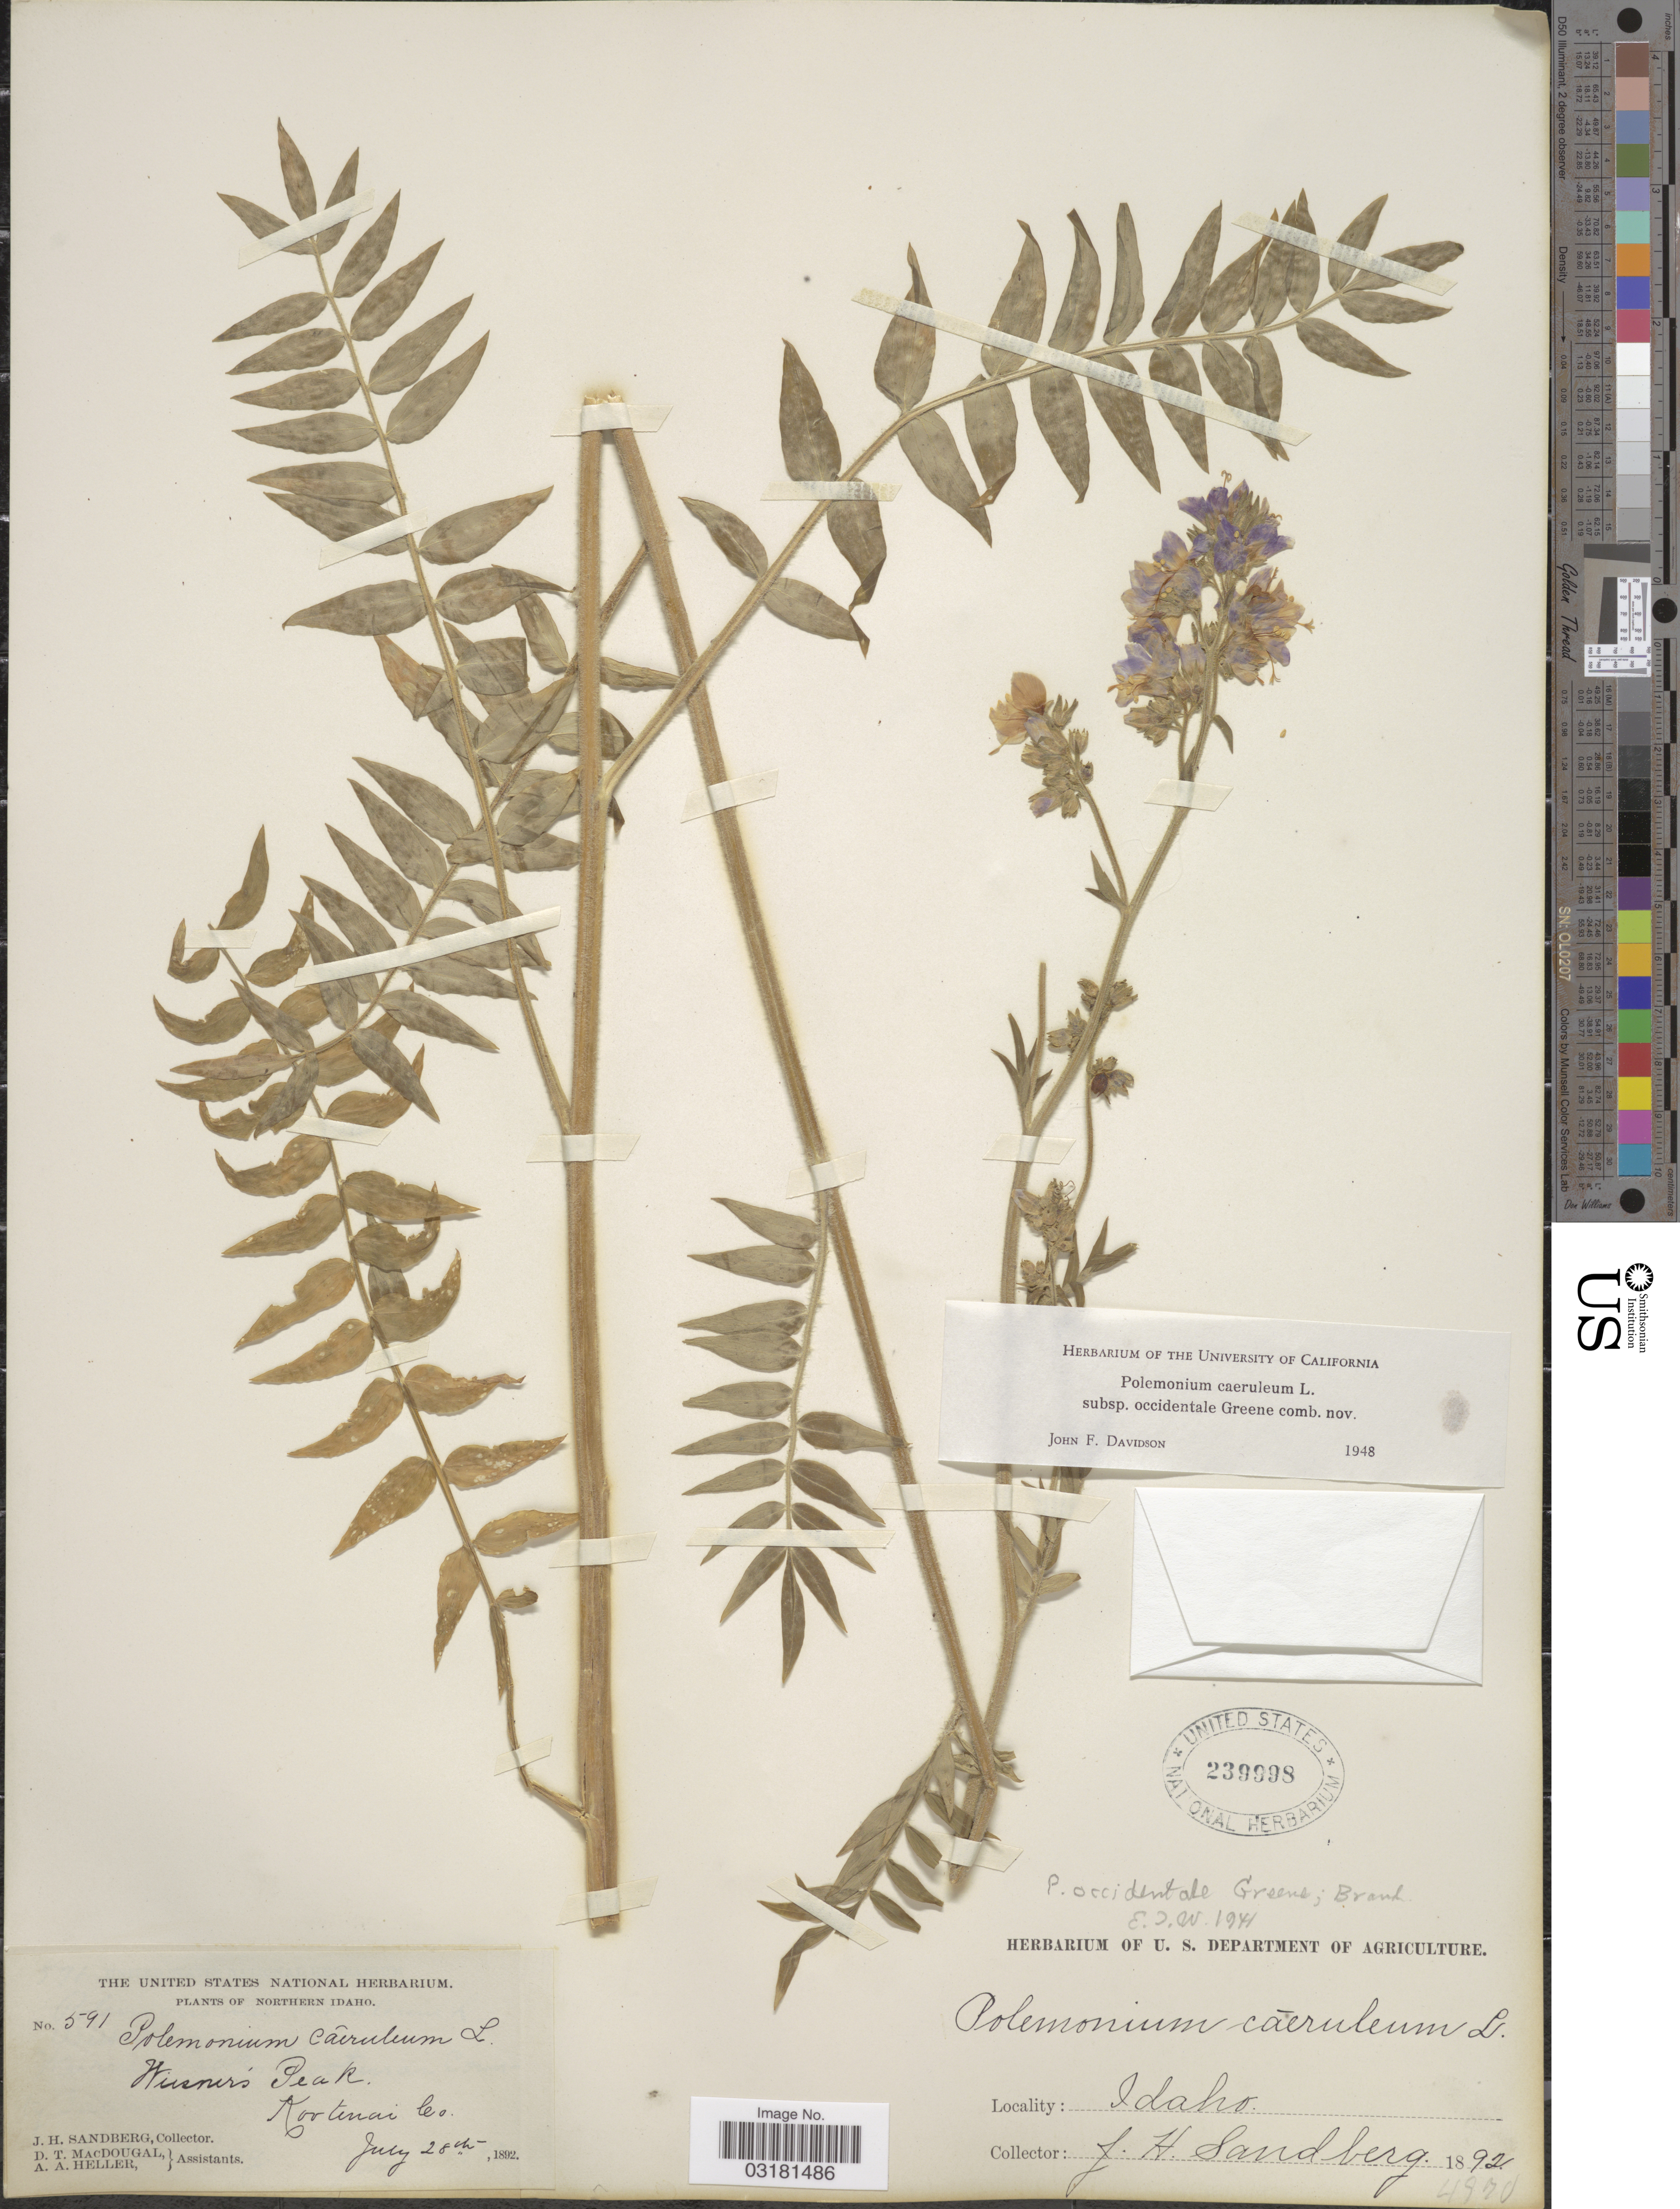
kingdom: Plantae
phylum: Tracheophyta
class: Magnoliopsida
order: Ericales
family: Polemoniaceae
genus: Polemonium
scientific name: Polemonium occidentale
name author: Greene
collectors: J. H. Sandberg, D. T. MacDougal & A. A. Heller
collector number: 591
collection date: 1892-07-28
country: United States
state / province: Idaho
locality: Northern Idaho. Wiessner's Peak. Kootenai Co.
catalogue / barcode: US 239998